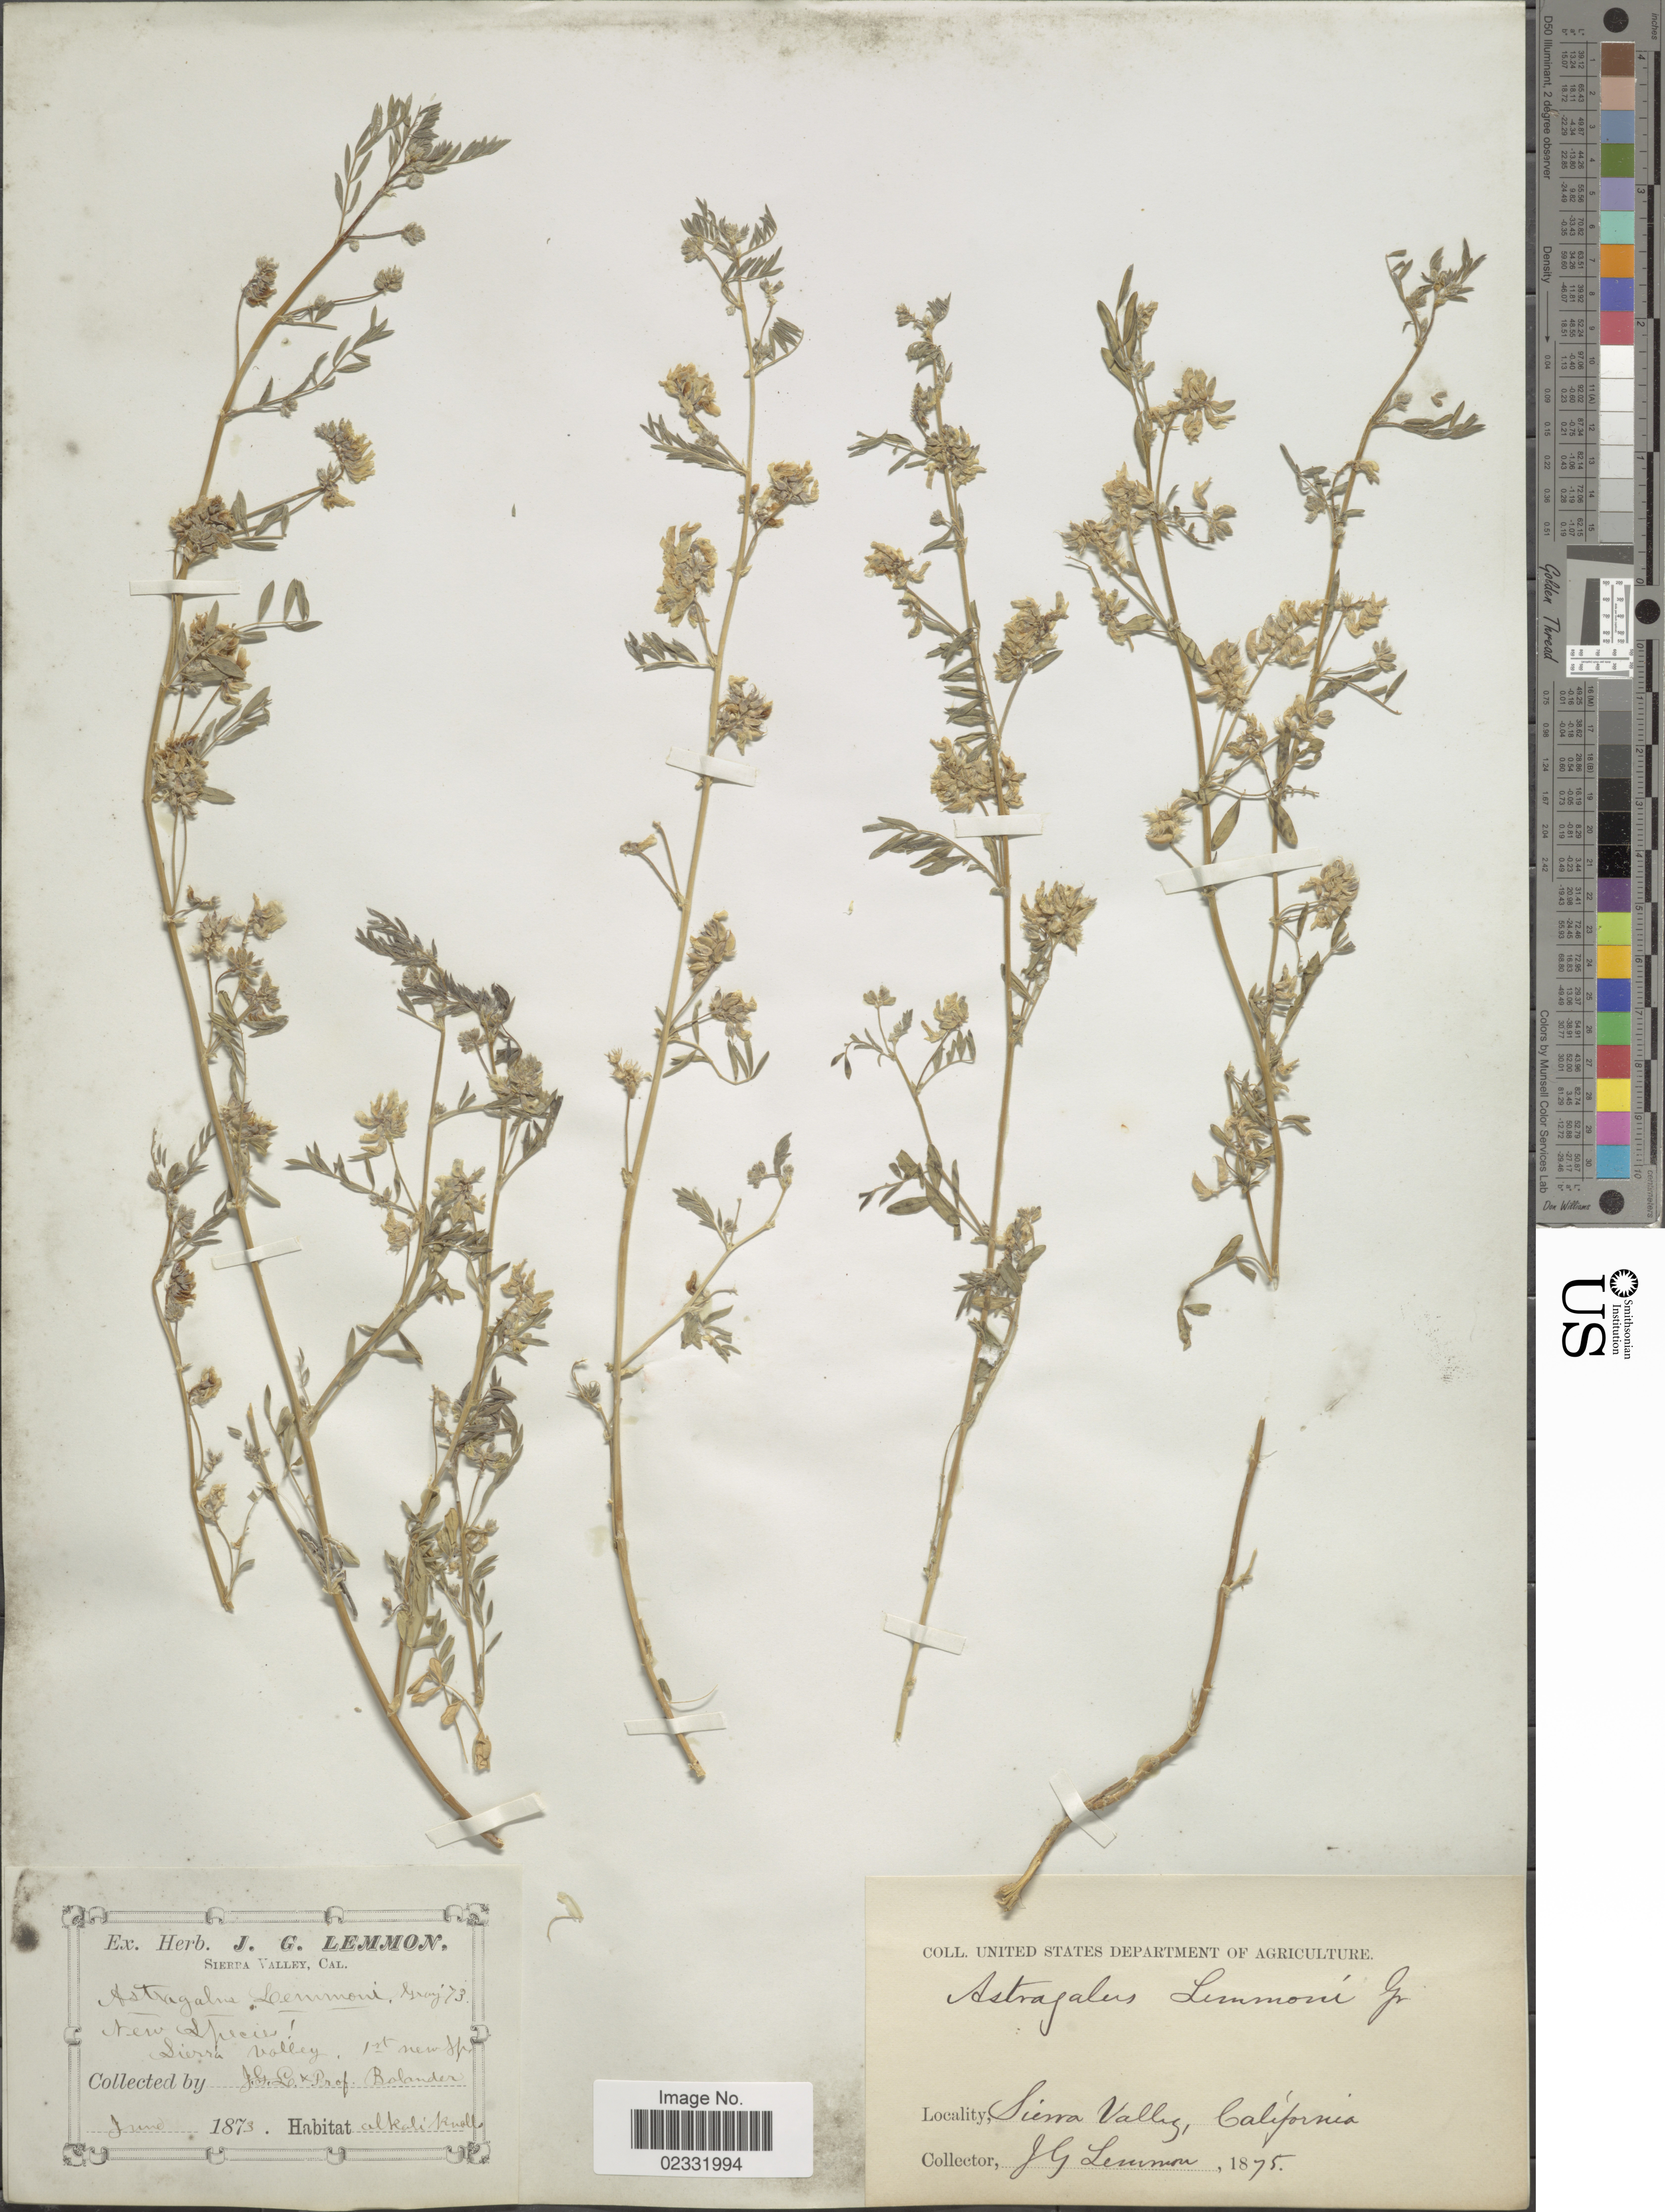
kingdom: Plantae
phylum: Tracheophyta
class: Magnoliopsida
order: Fabales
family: Fabaceae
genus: Astragalus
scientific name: Astragalus lemmonii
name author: A. Gray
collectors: J. Lemmon & Balander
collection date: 1873-06/1875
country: United States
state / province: California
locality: Sierra Valley